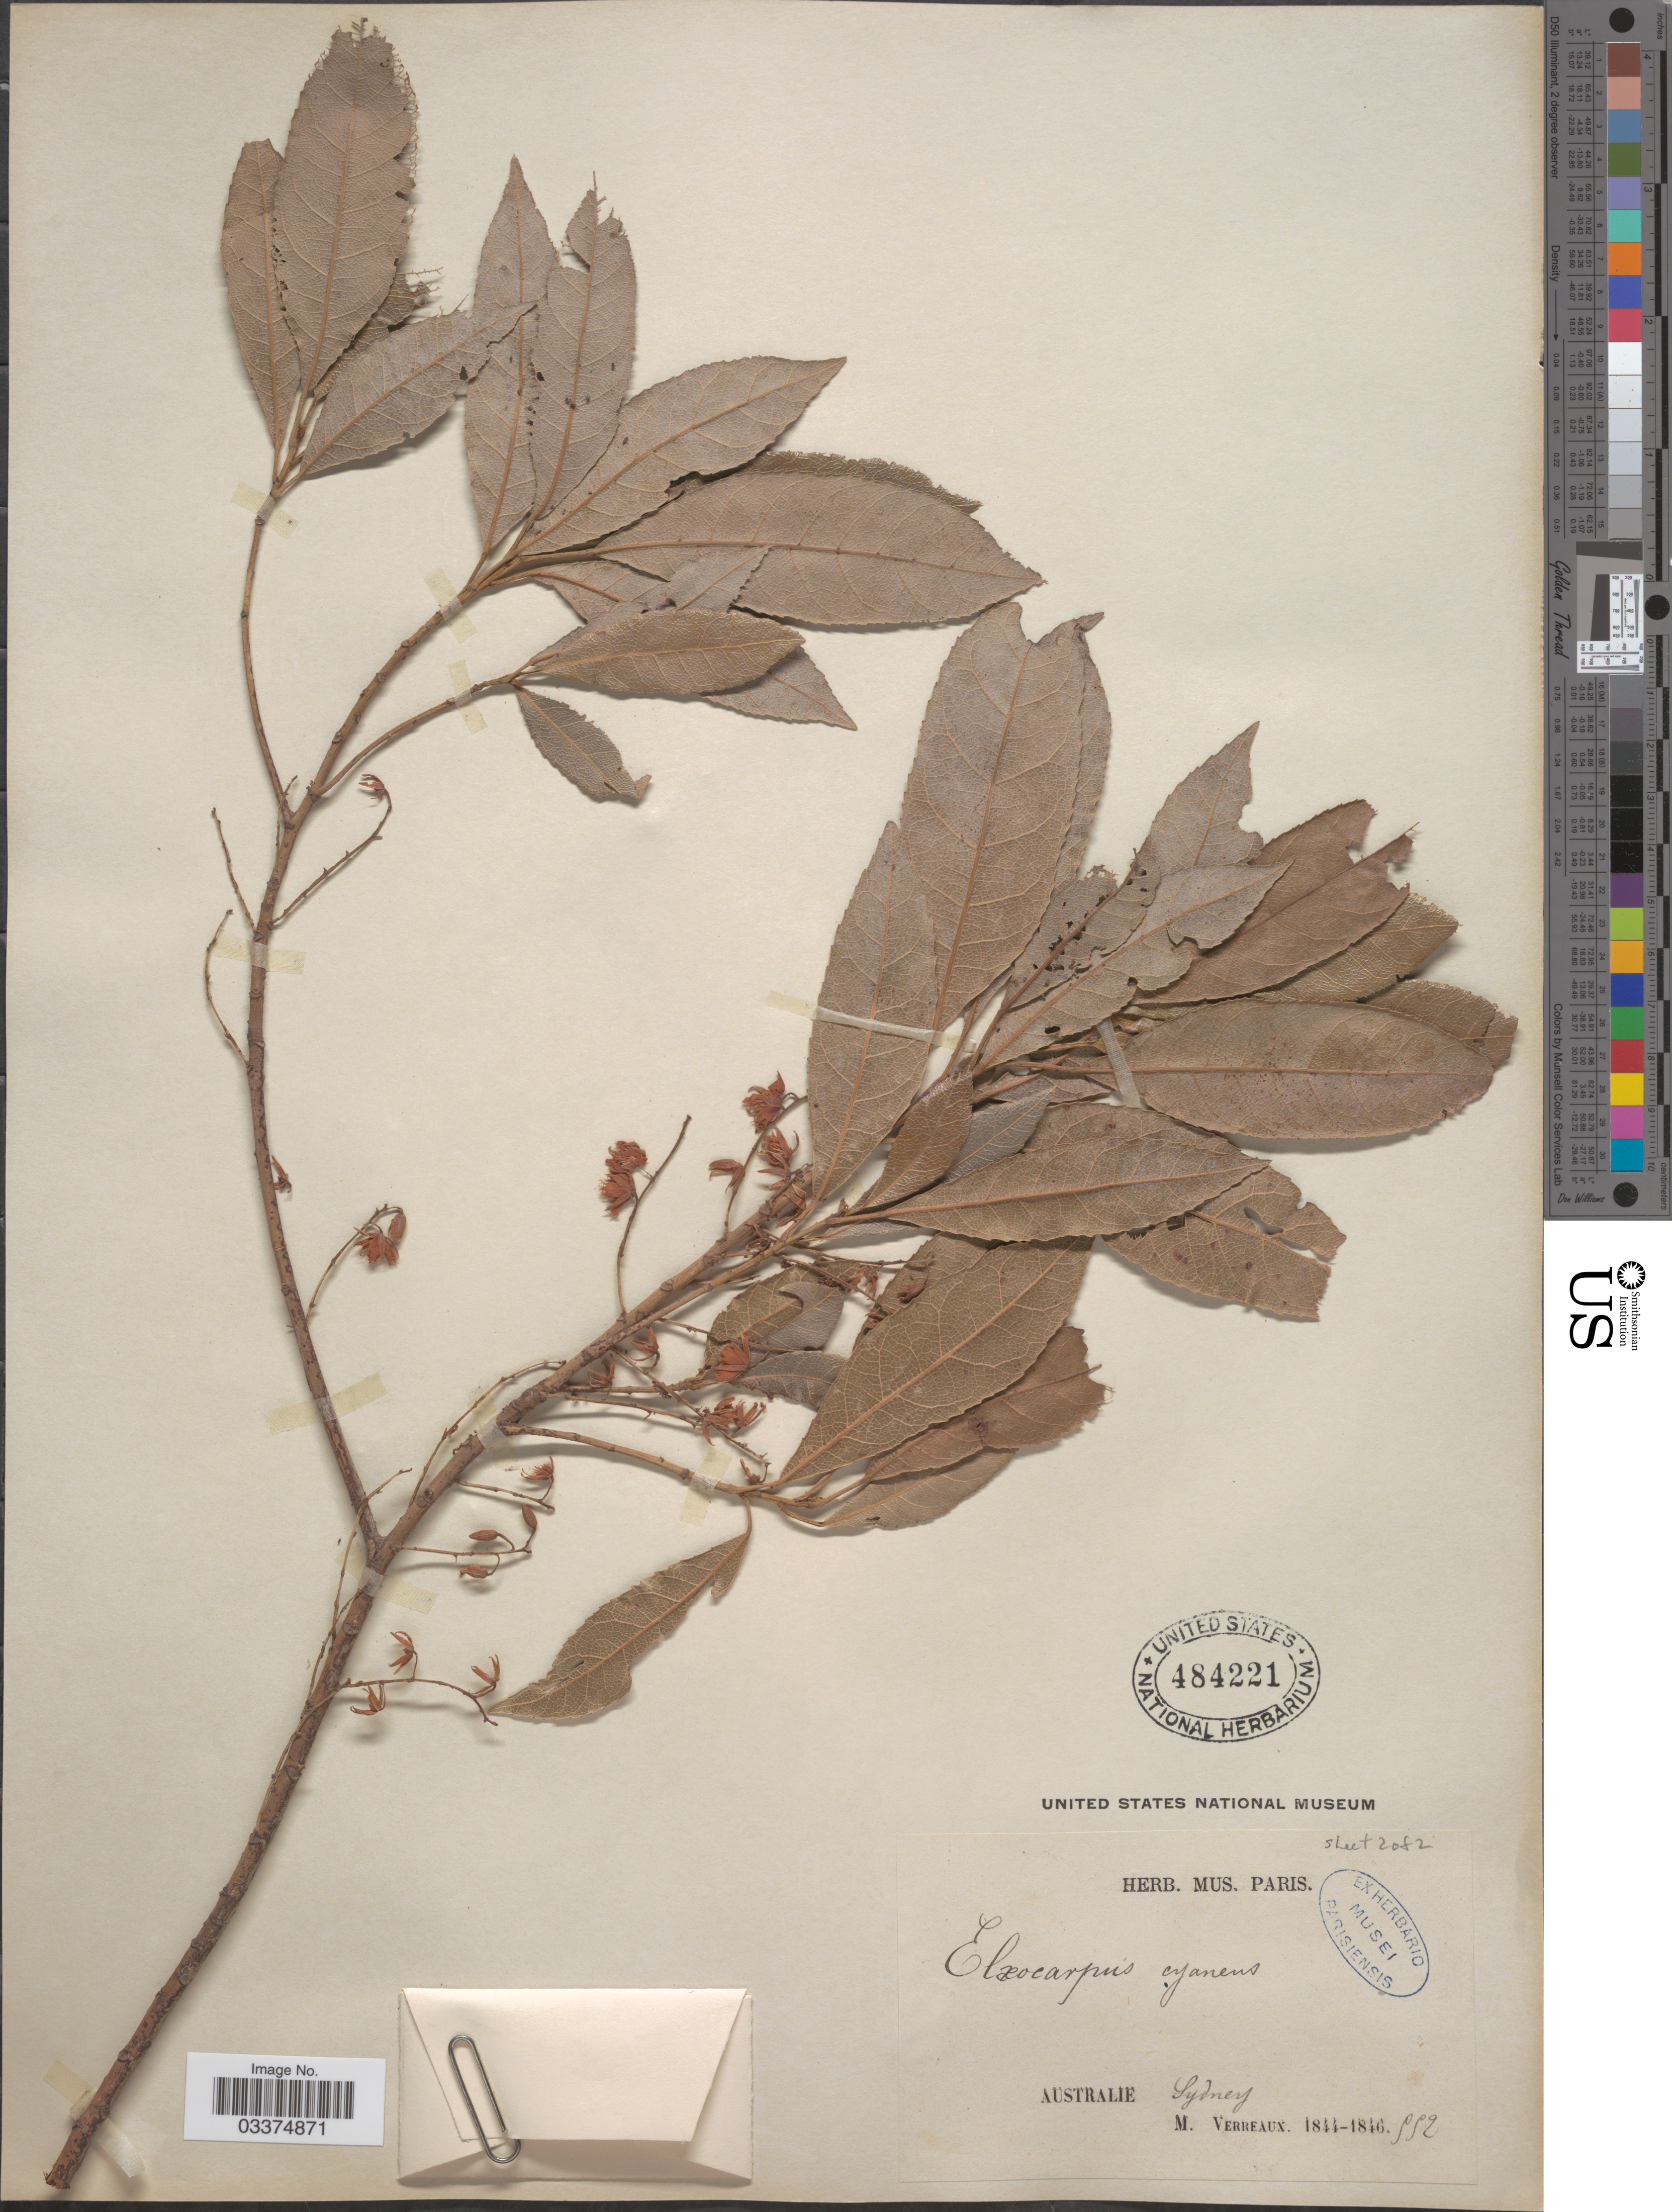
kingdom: Plantae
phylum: Tracheophyta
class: Magnoliopsida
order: Oxalidales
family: Elaeocarpaceae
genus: Elaeocarpus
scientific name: Elaeocarpus cyaneus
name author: Sims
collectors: M. Verreaux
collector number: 552*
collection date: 1844/1846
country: Australia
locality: Australie Sydney.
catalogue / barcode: US 484221